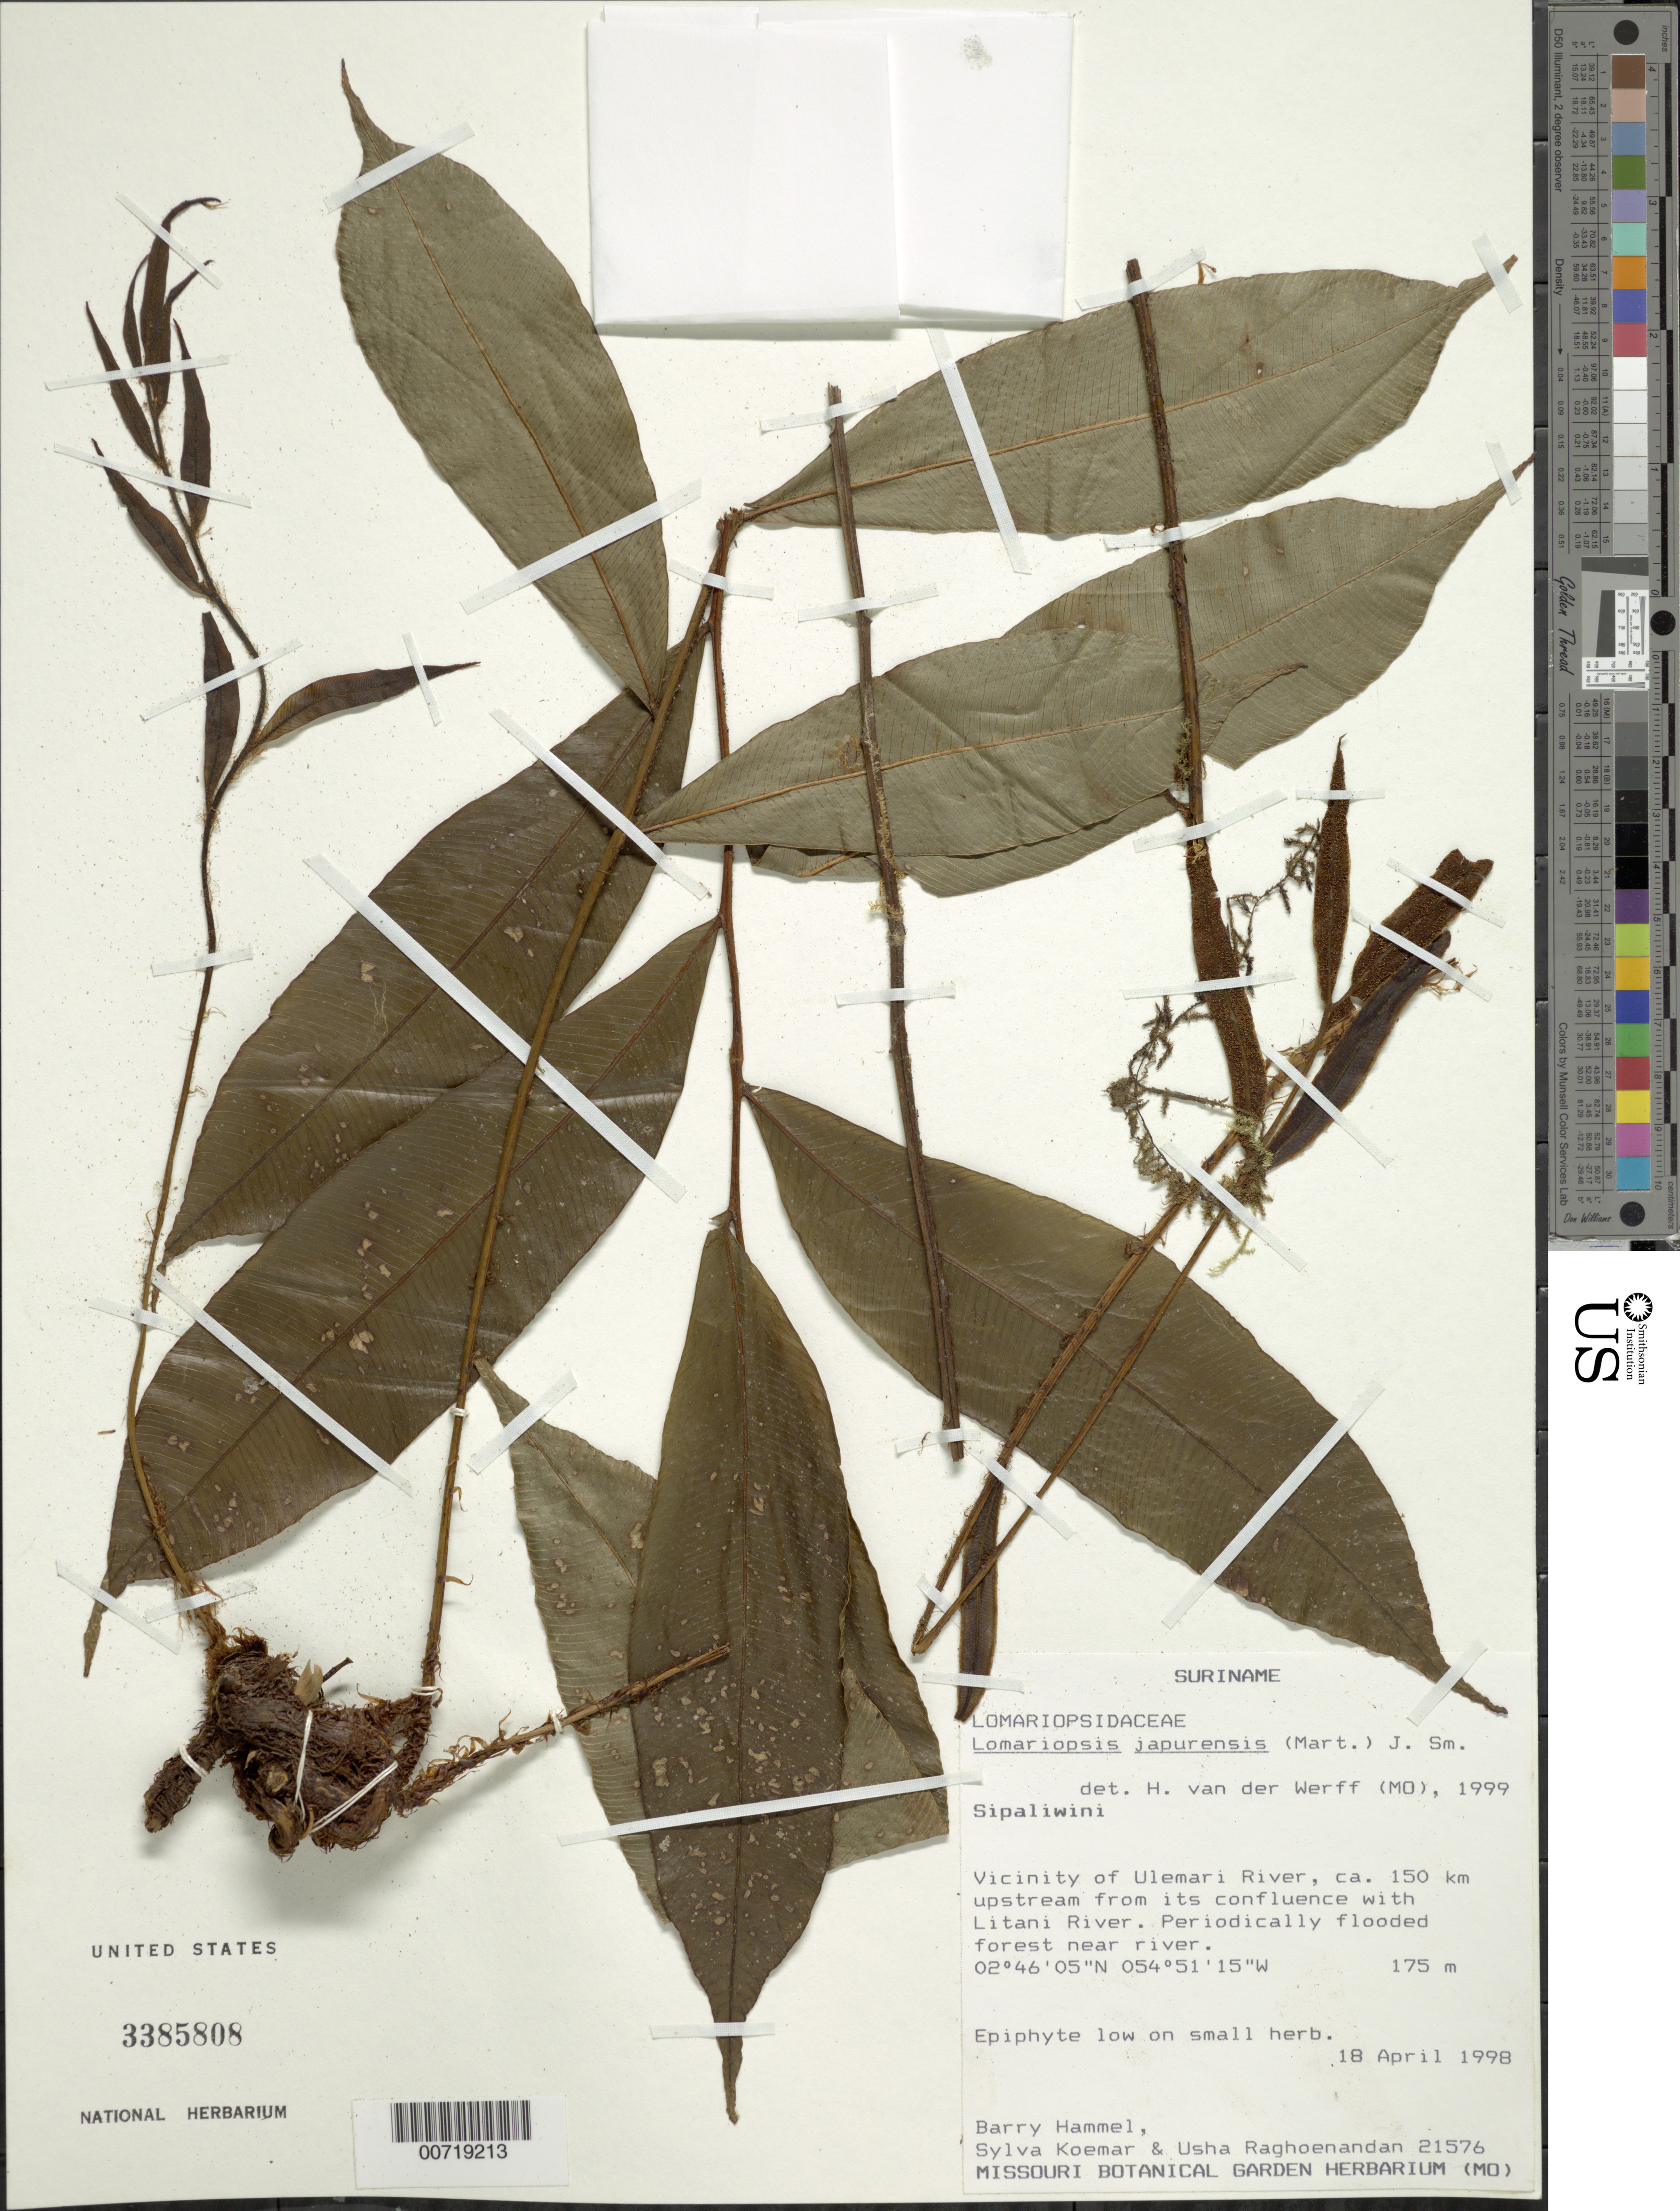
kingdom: Plantae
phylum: Tracheophyta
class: Polypodiopsida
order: Polypodiales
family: Lomariopsidaceae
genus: Lomariopsis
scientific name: Lomariopsis japurensis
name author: (Mart.) J. Sm.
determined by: van der Werff, H., (MO), Missouri Botanical Garden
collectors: B. Hammel, S. Koemar & U. Raghoenandan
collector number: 21576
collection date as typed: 18-Apr-98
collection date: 1998-04-18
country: Suriname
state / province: Sipaliwini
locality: Ulemari R., ca. 150 km upstream from confl. with Litani R.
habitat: Periodically flooded forest near river; climbing on small herb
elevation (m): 175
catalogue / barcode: US 3385808